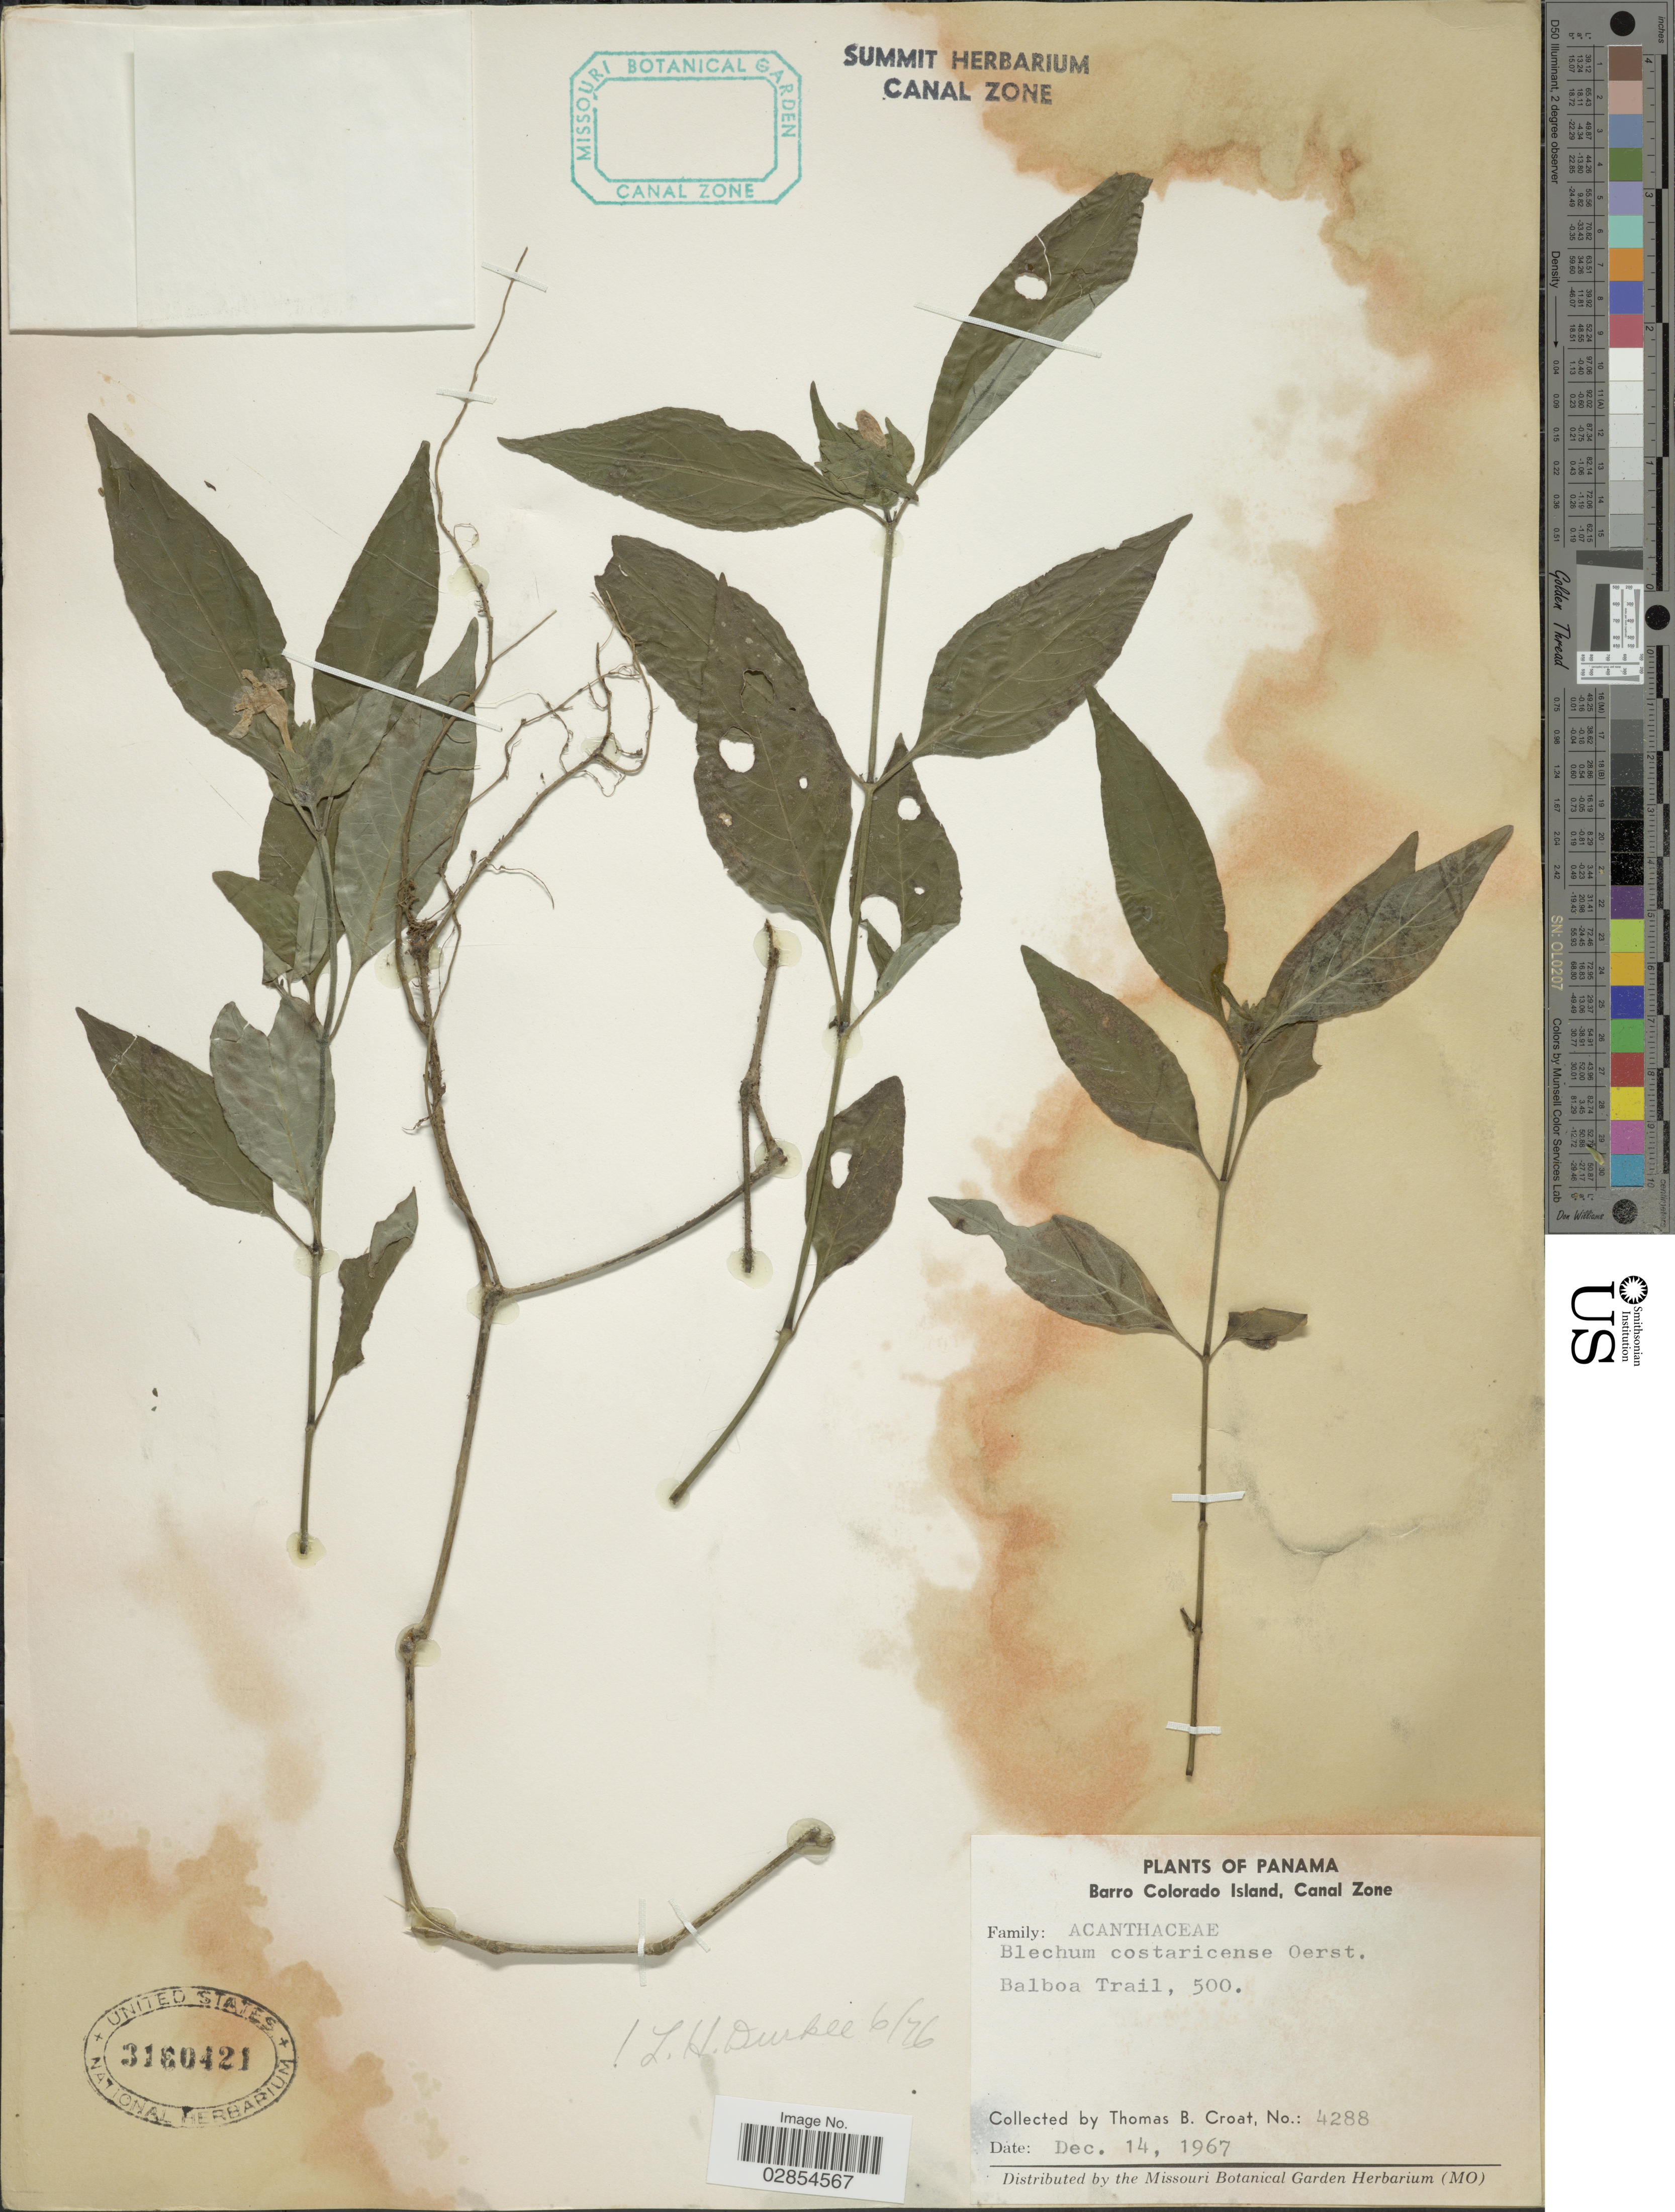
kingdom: Plantae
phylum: Tracheophyta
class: Magnoliopsida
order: Lamiales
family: Acanthaceae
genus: Blechum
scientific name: Blechum costaricense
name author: Oerst.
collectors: T. B. Croat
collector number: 4288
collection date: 1967-12-14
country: Panama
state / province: Panamá Oeste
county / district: Canal Zone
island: Barro Colorado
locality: Barro Colorado Island, Canal Zone. Balboa Trail.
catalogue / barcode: US 3160421